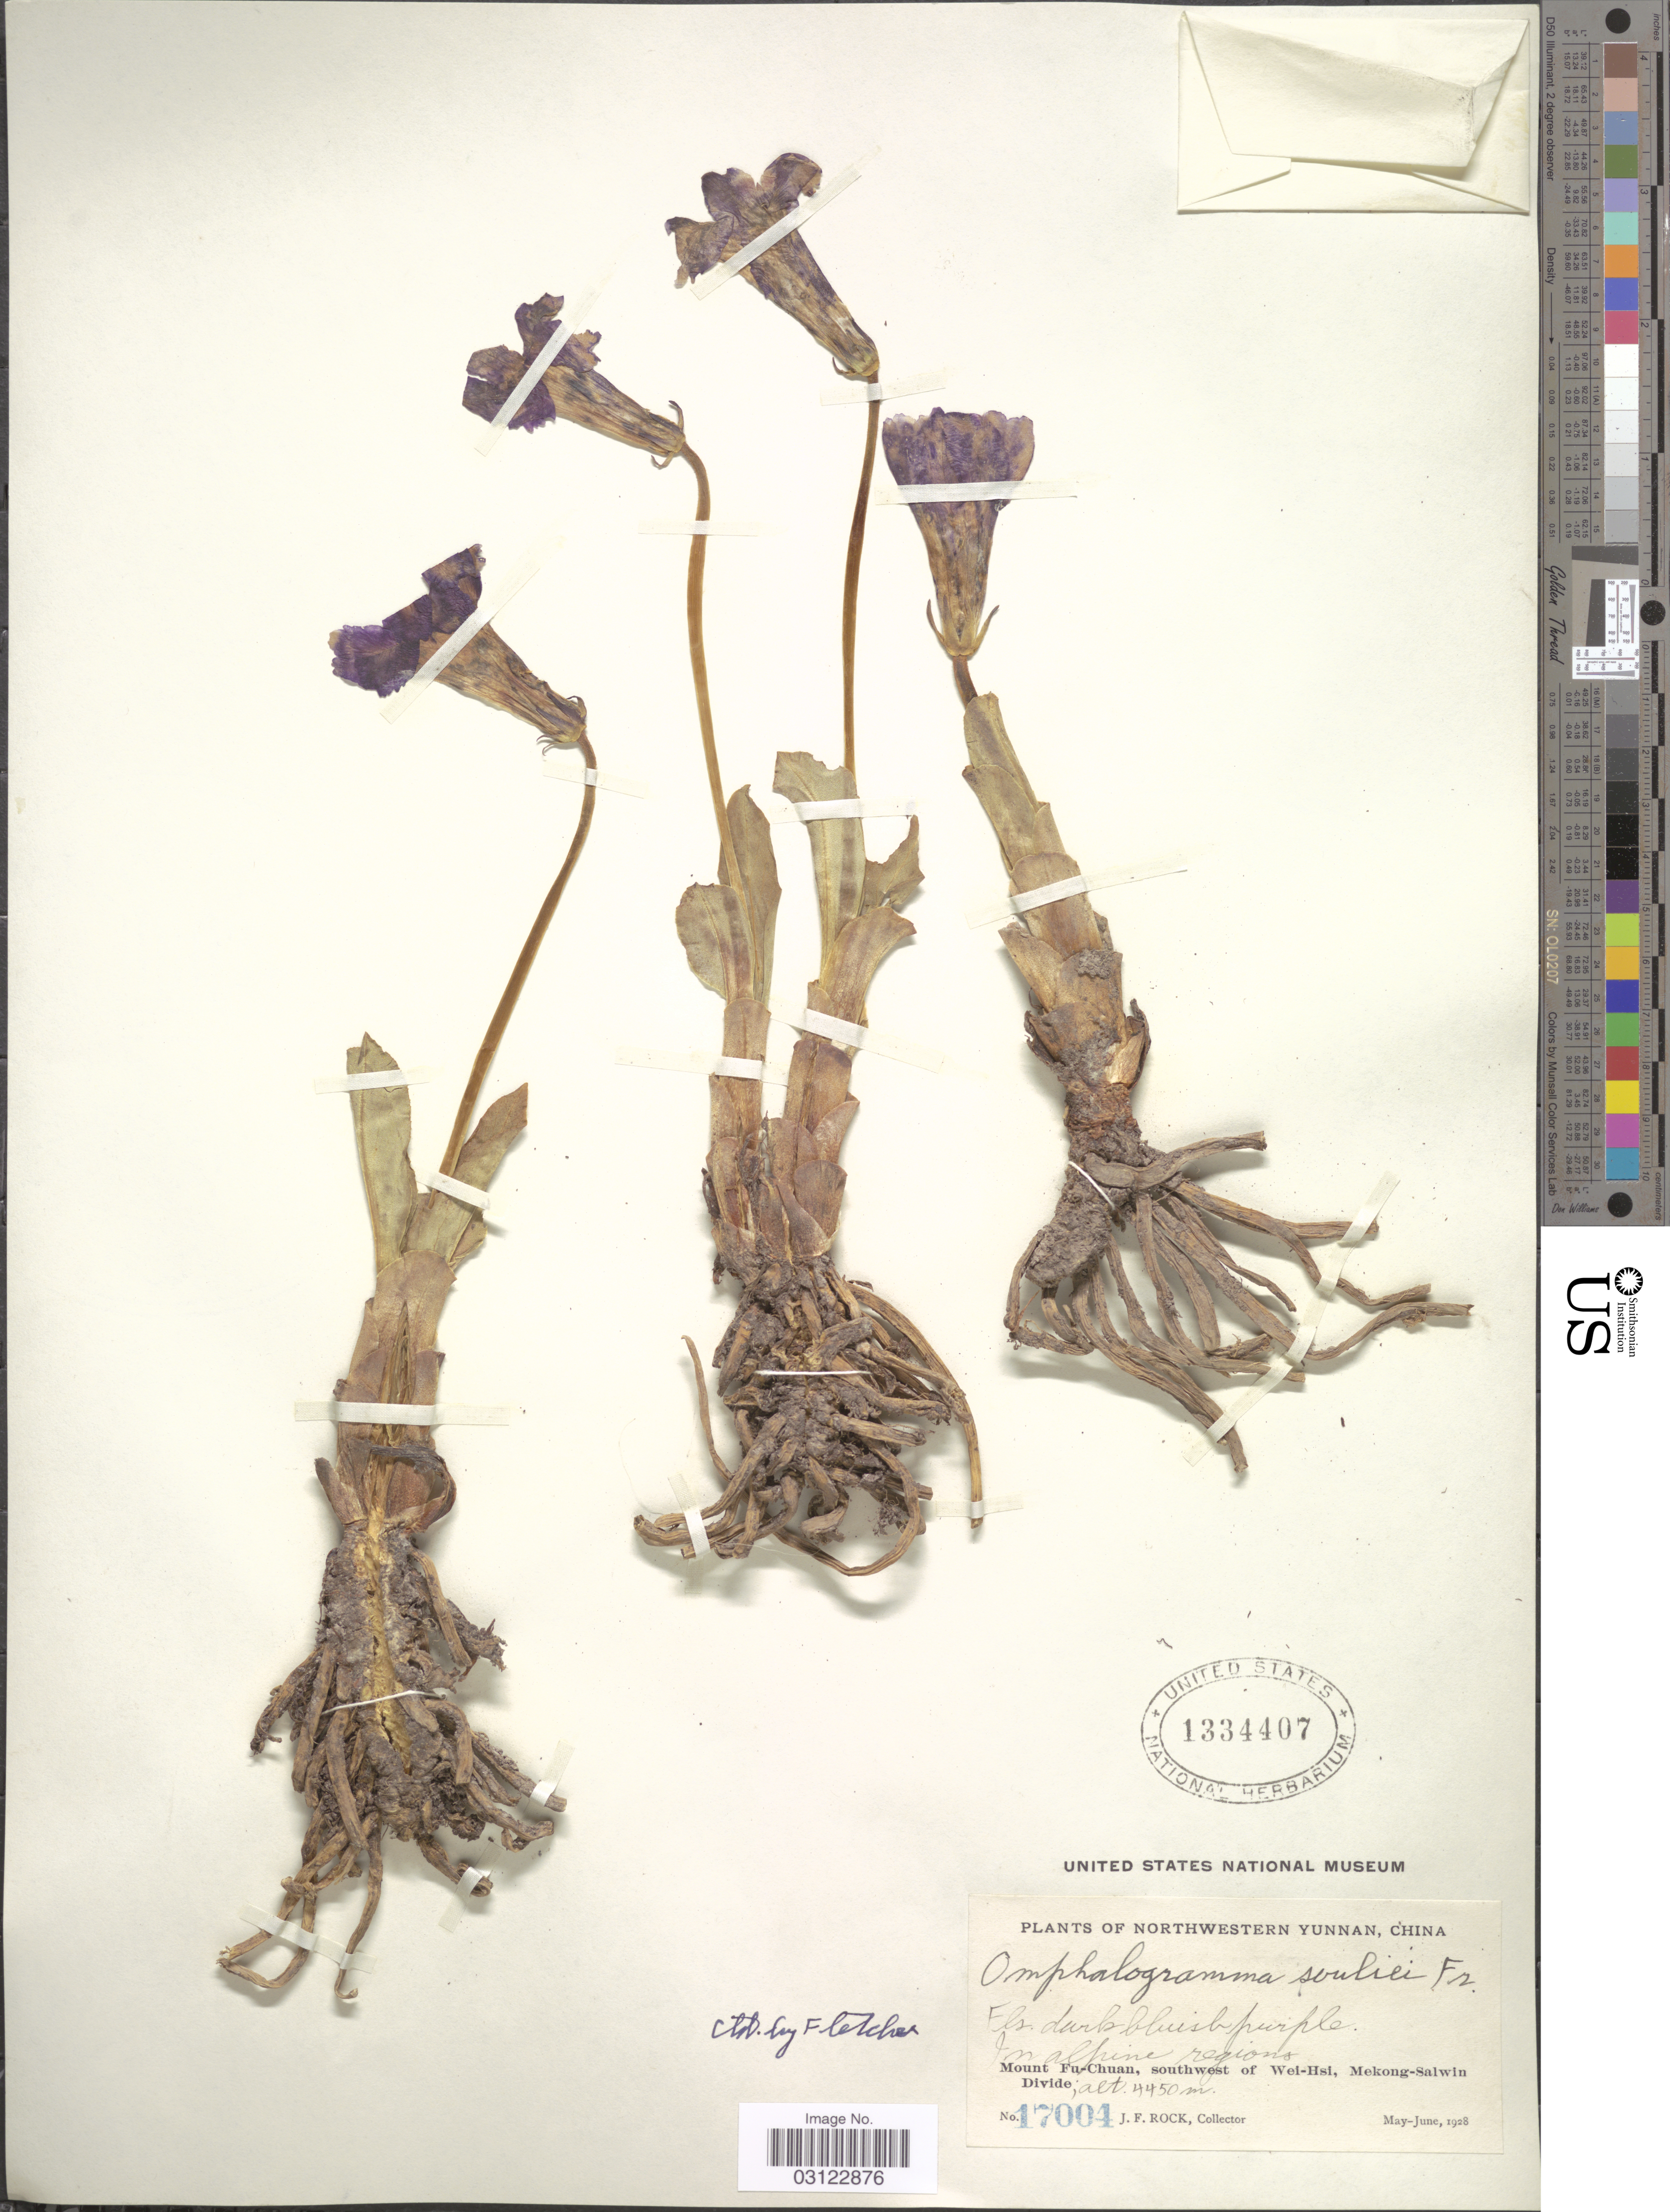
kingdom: Plantae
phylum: Tracheophyta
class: Magnoliopsida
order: Ericales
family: Primulaceae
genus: Omphalogramma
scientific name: Omphalogramma souliei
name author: Franch.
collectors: J. Rock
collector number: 17004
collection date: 1928-05/1928-06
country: China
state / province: Yunnan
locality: Northwestern Yunnan. In alpine regions. Mount Fu-Chuan, southwest of Wei-Hsi, Mekong-Salwin Divide.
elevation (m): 4450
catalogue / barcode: US 1334407